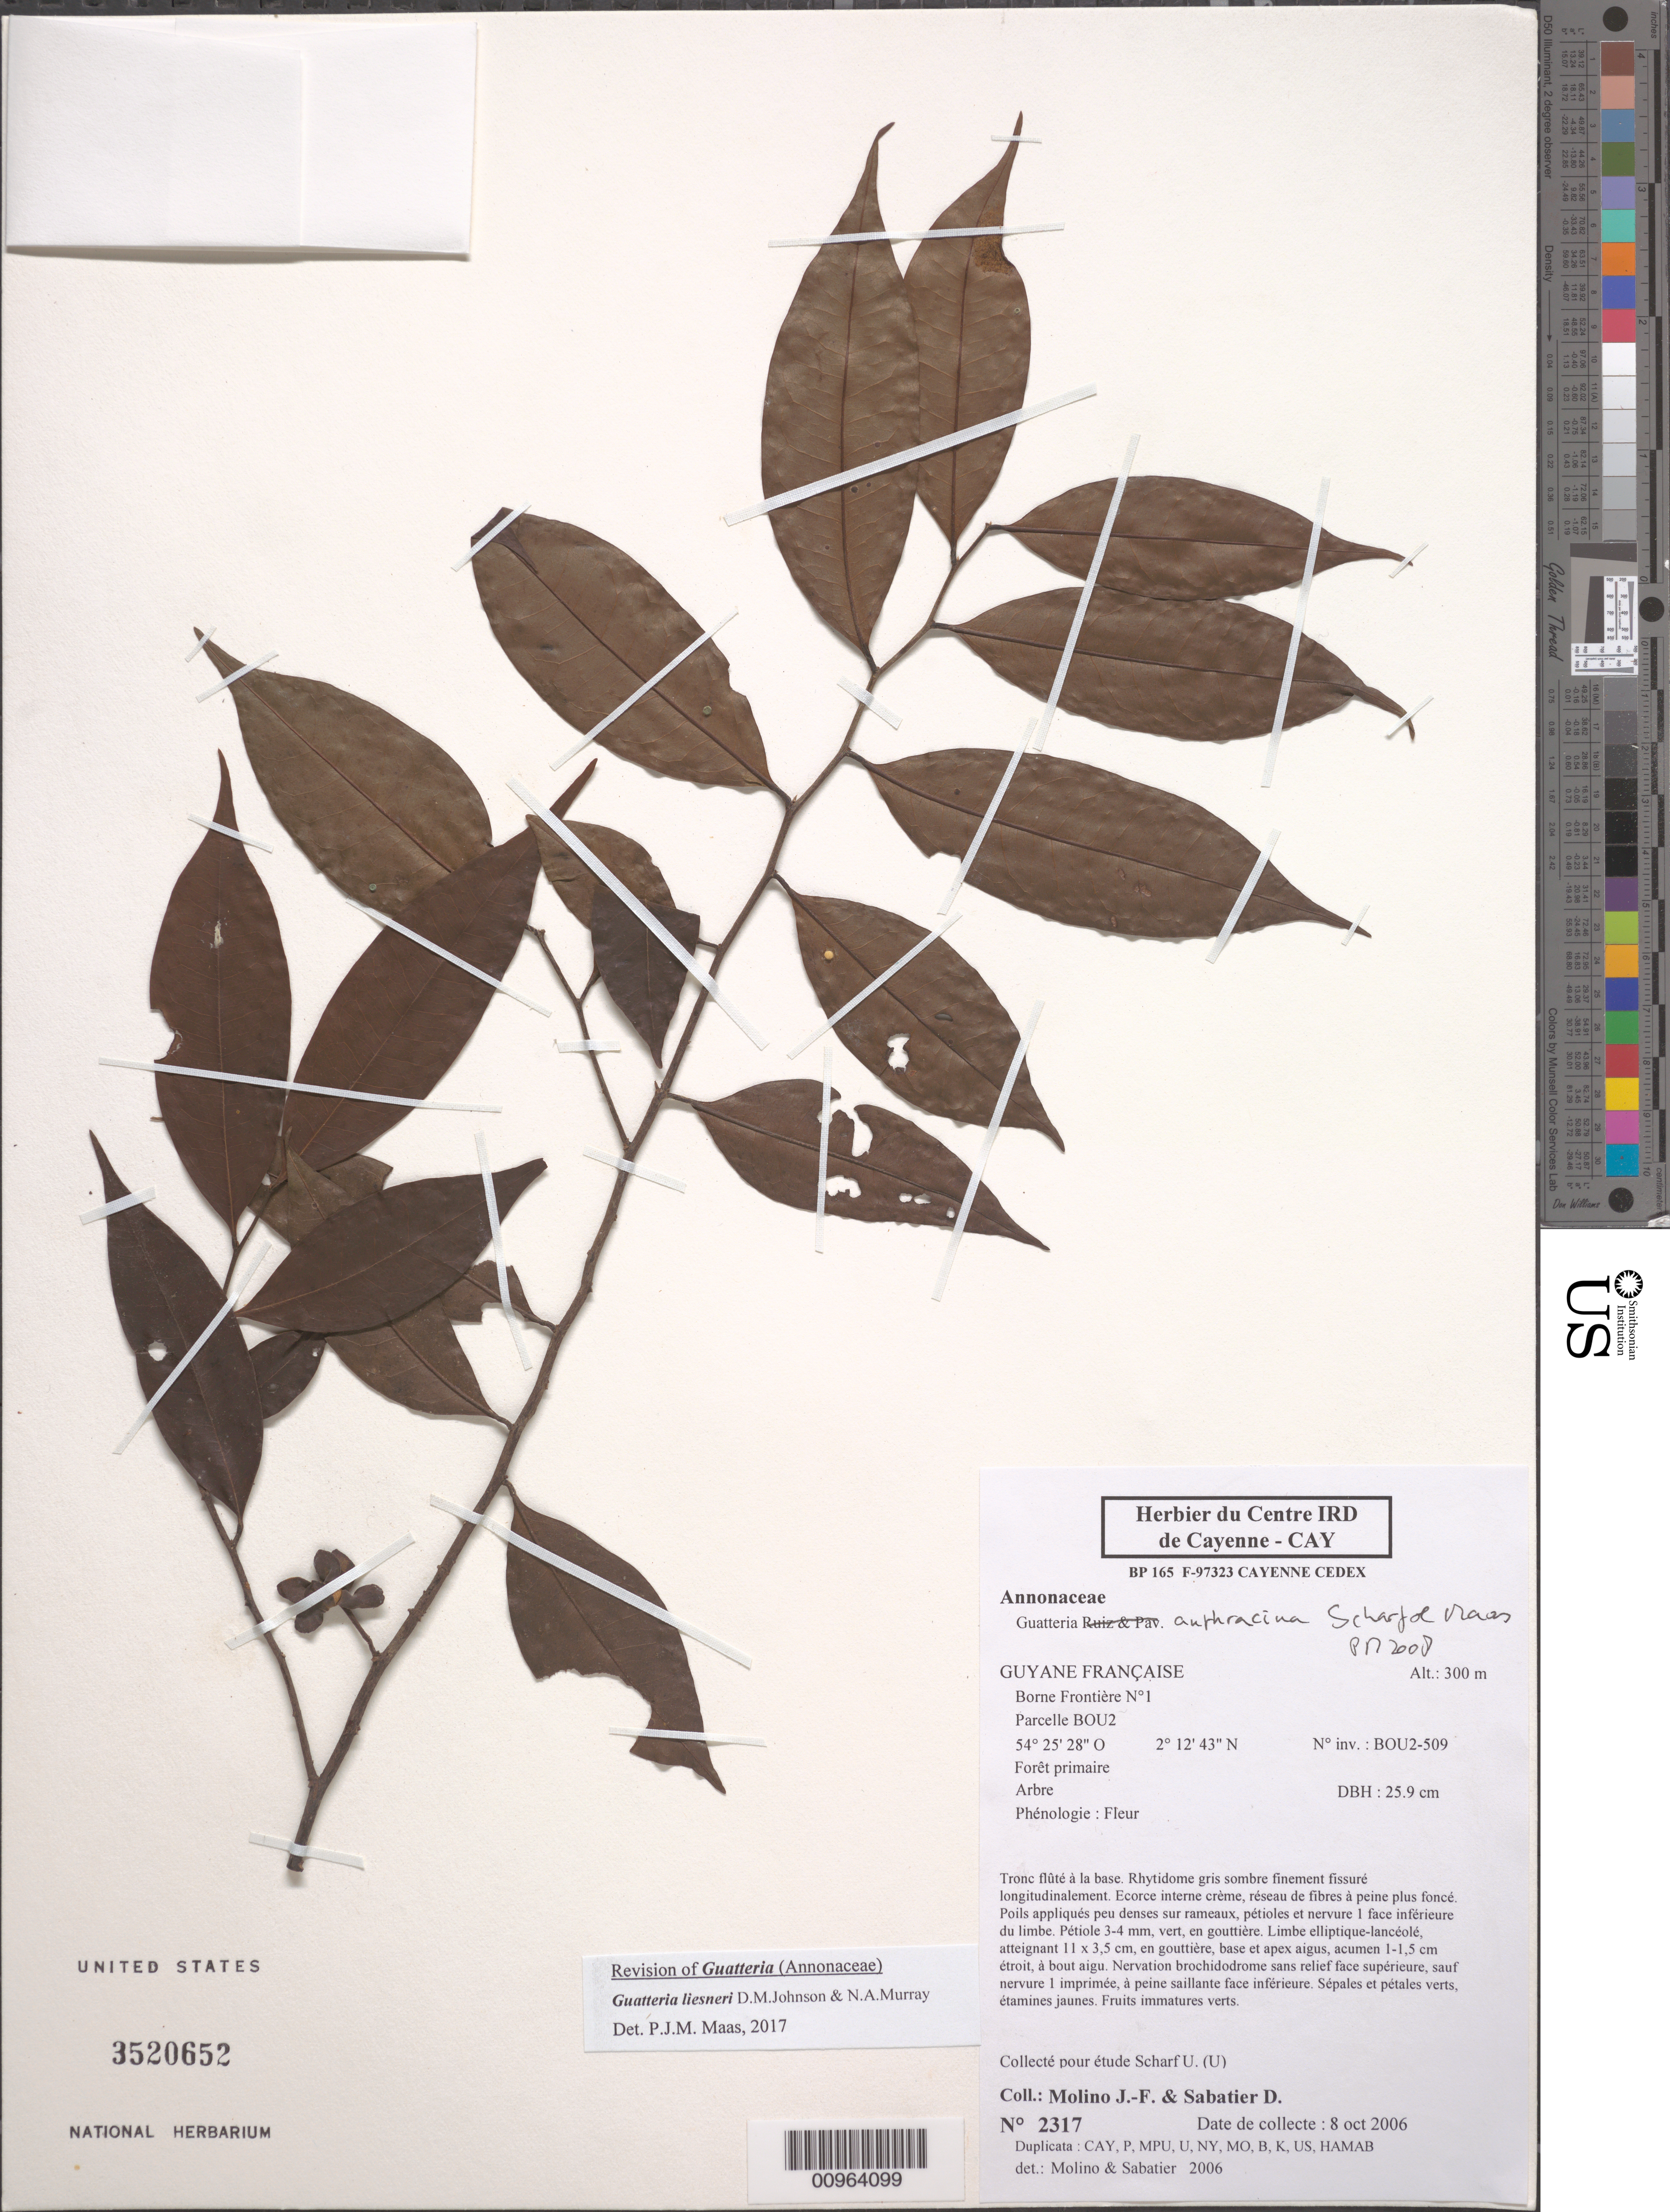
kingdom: Plantae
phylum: Tracheophyta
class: Magnoliopsida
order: Magnoliales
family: Annonaceae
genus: Guatteria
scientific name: Guatteria liesneri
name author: D.M. Johnson & N.A. Murray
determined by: Maas, Paul J.; Maas, H.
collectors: J. Molino, D. Sabatier & J. Smock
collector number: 2317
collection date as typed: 8-Oct-06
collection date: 2006-10-08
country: French Guiana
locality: Borne Frontiere Nº1, Parcelle BOU2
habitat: Foret primaire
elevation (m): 300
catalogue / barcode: US 3520562